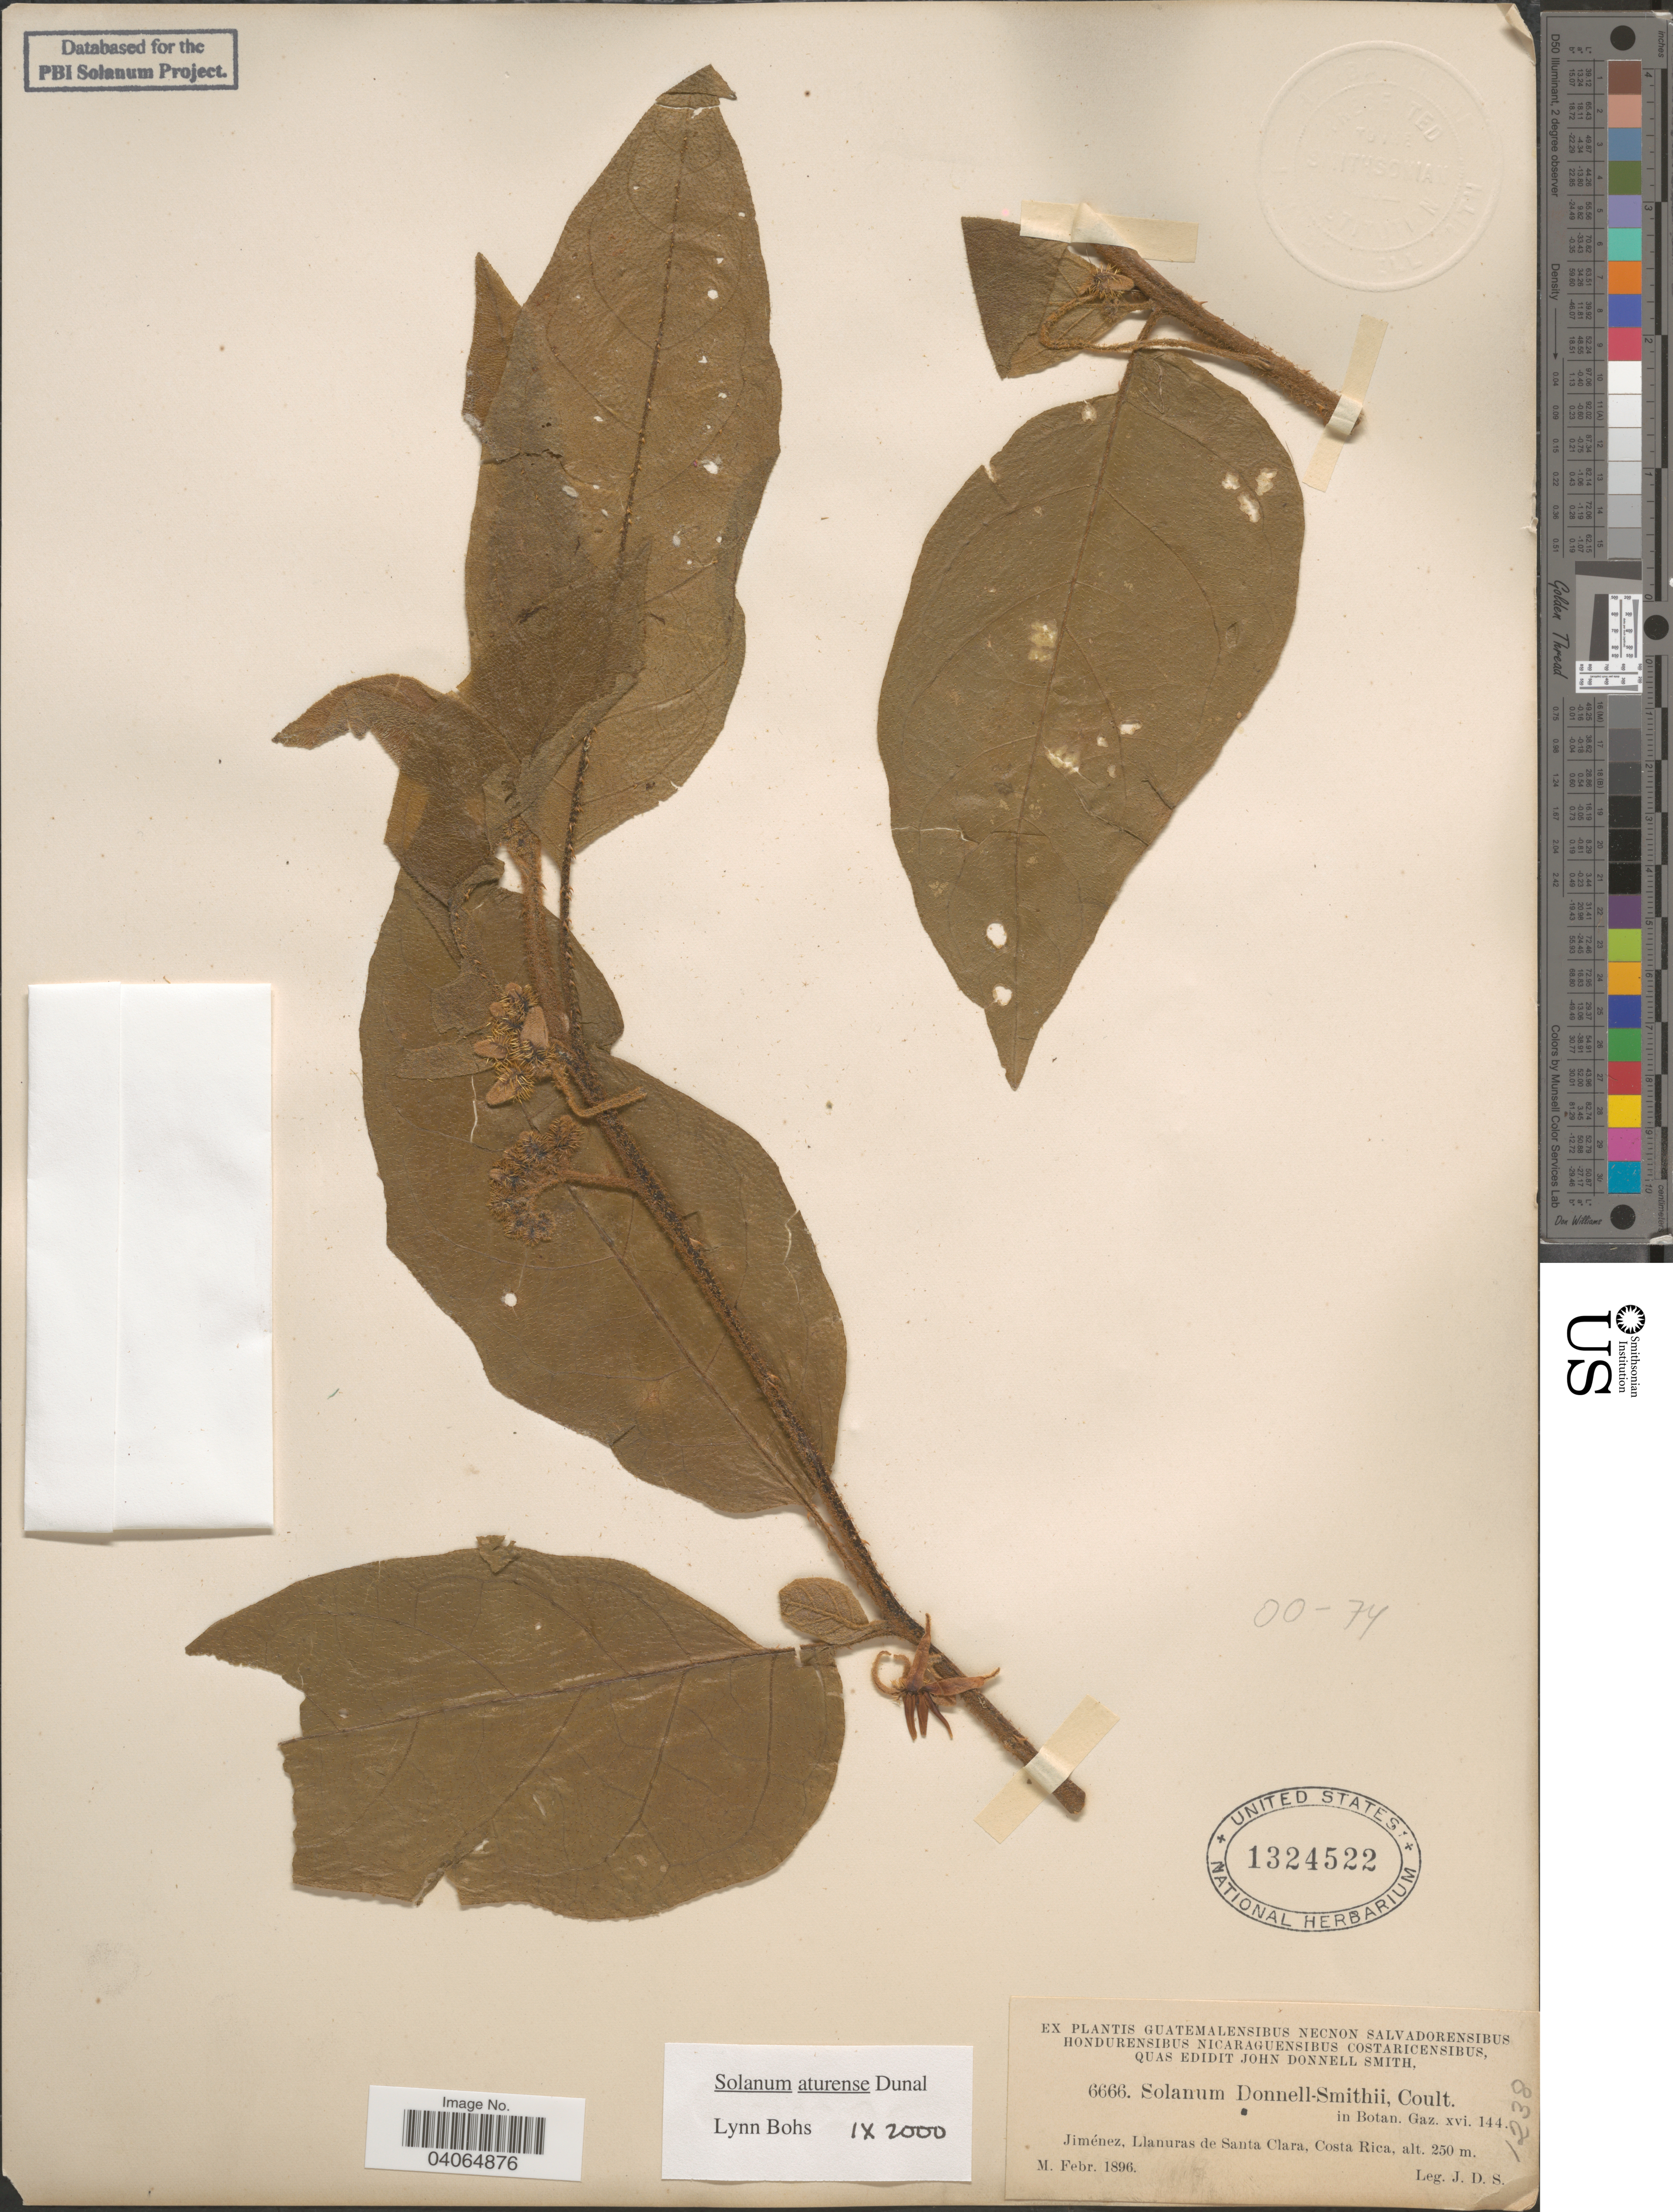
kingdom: Plantae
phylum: Tracheophyta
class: Magnoliopsida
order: Solanales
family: Solanaceae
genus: Solanum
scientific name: Solanum aturense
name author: Humb. & Bonpl. ex Dunal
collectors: J. Donnell Smith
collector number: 6666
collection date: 1896-02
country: Costa Rica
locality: Jiménez, Llanuras de Santa Clara.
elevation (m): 250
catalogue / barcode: US 1324522